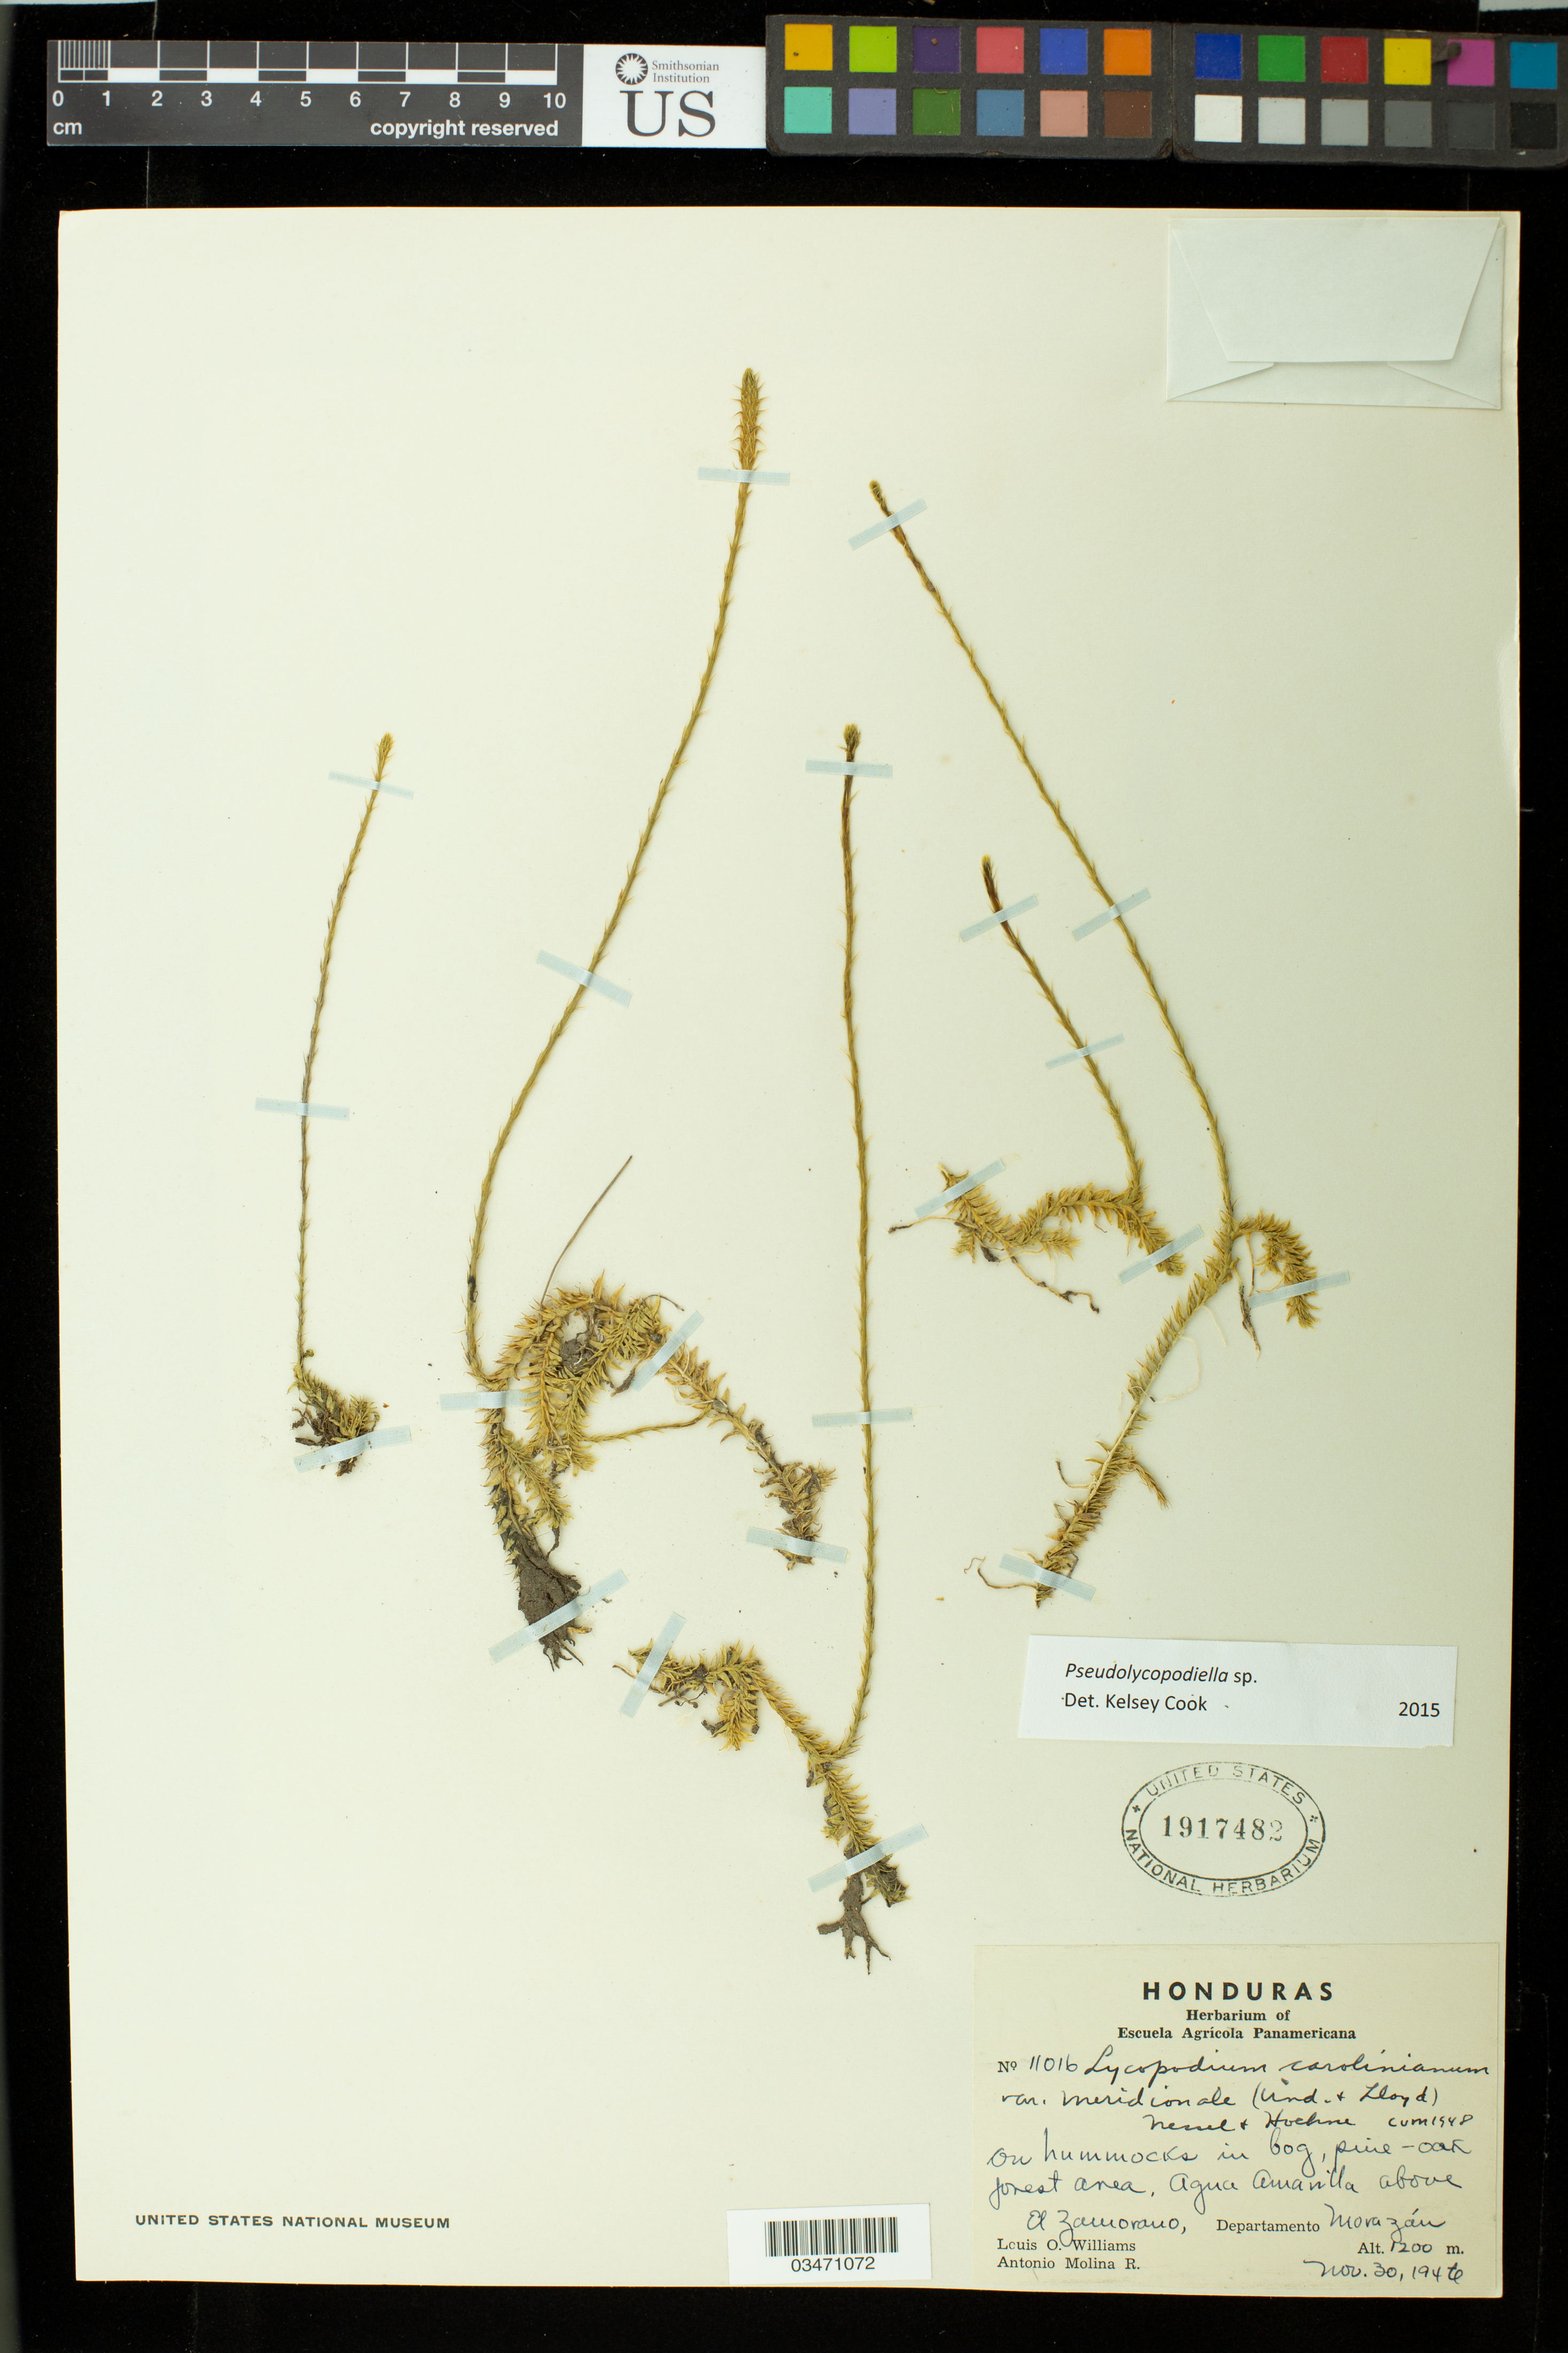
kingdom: Plantae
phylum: Tracheophyta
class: Lycopodiopsida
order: Lycopodiales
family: Lycopodiaceae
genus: Pseudolycopodiella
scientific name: Pseudolycopodiella sp.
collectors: L. O. Williams & A. Molina R.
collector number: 11016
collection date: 1946-11-30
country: Honduras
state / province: Fco. Morazán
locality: Agua Ancarilla above Zaucorauo, Departamento Morazán.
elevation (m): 1200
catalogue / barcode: US 1917482